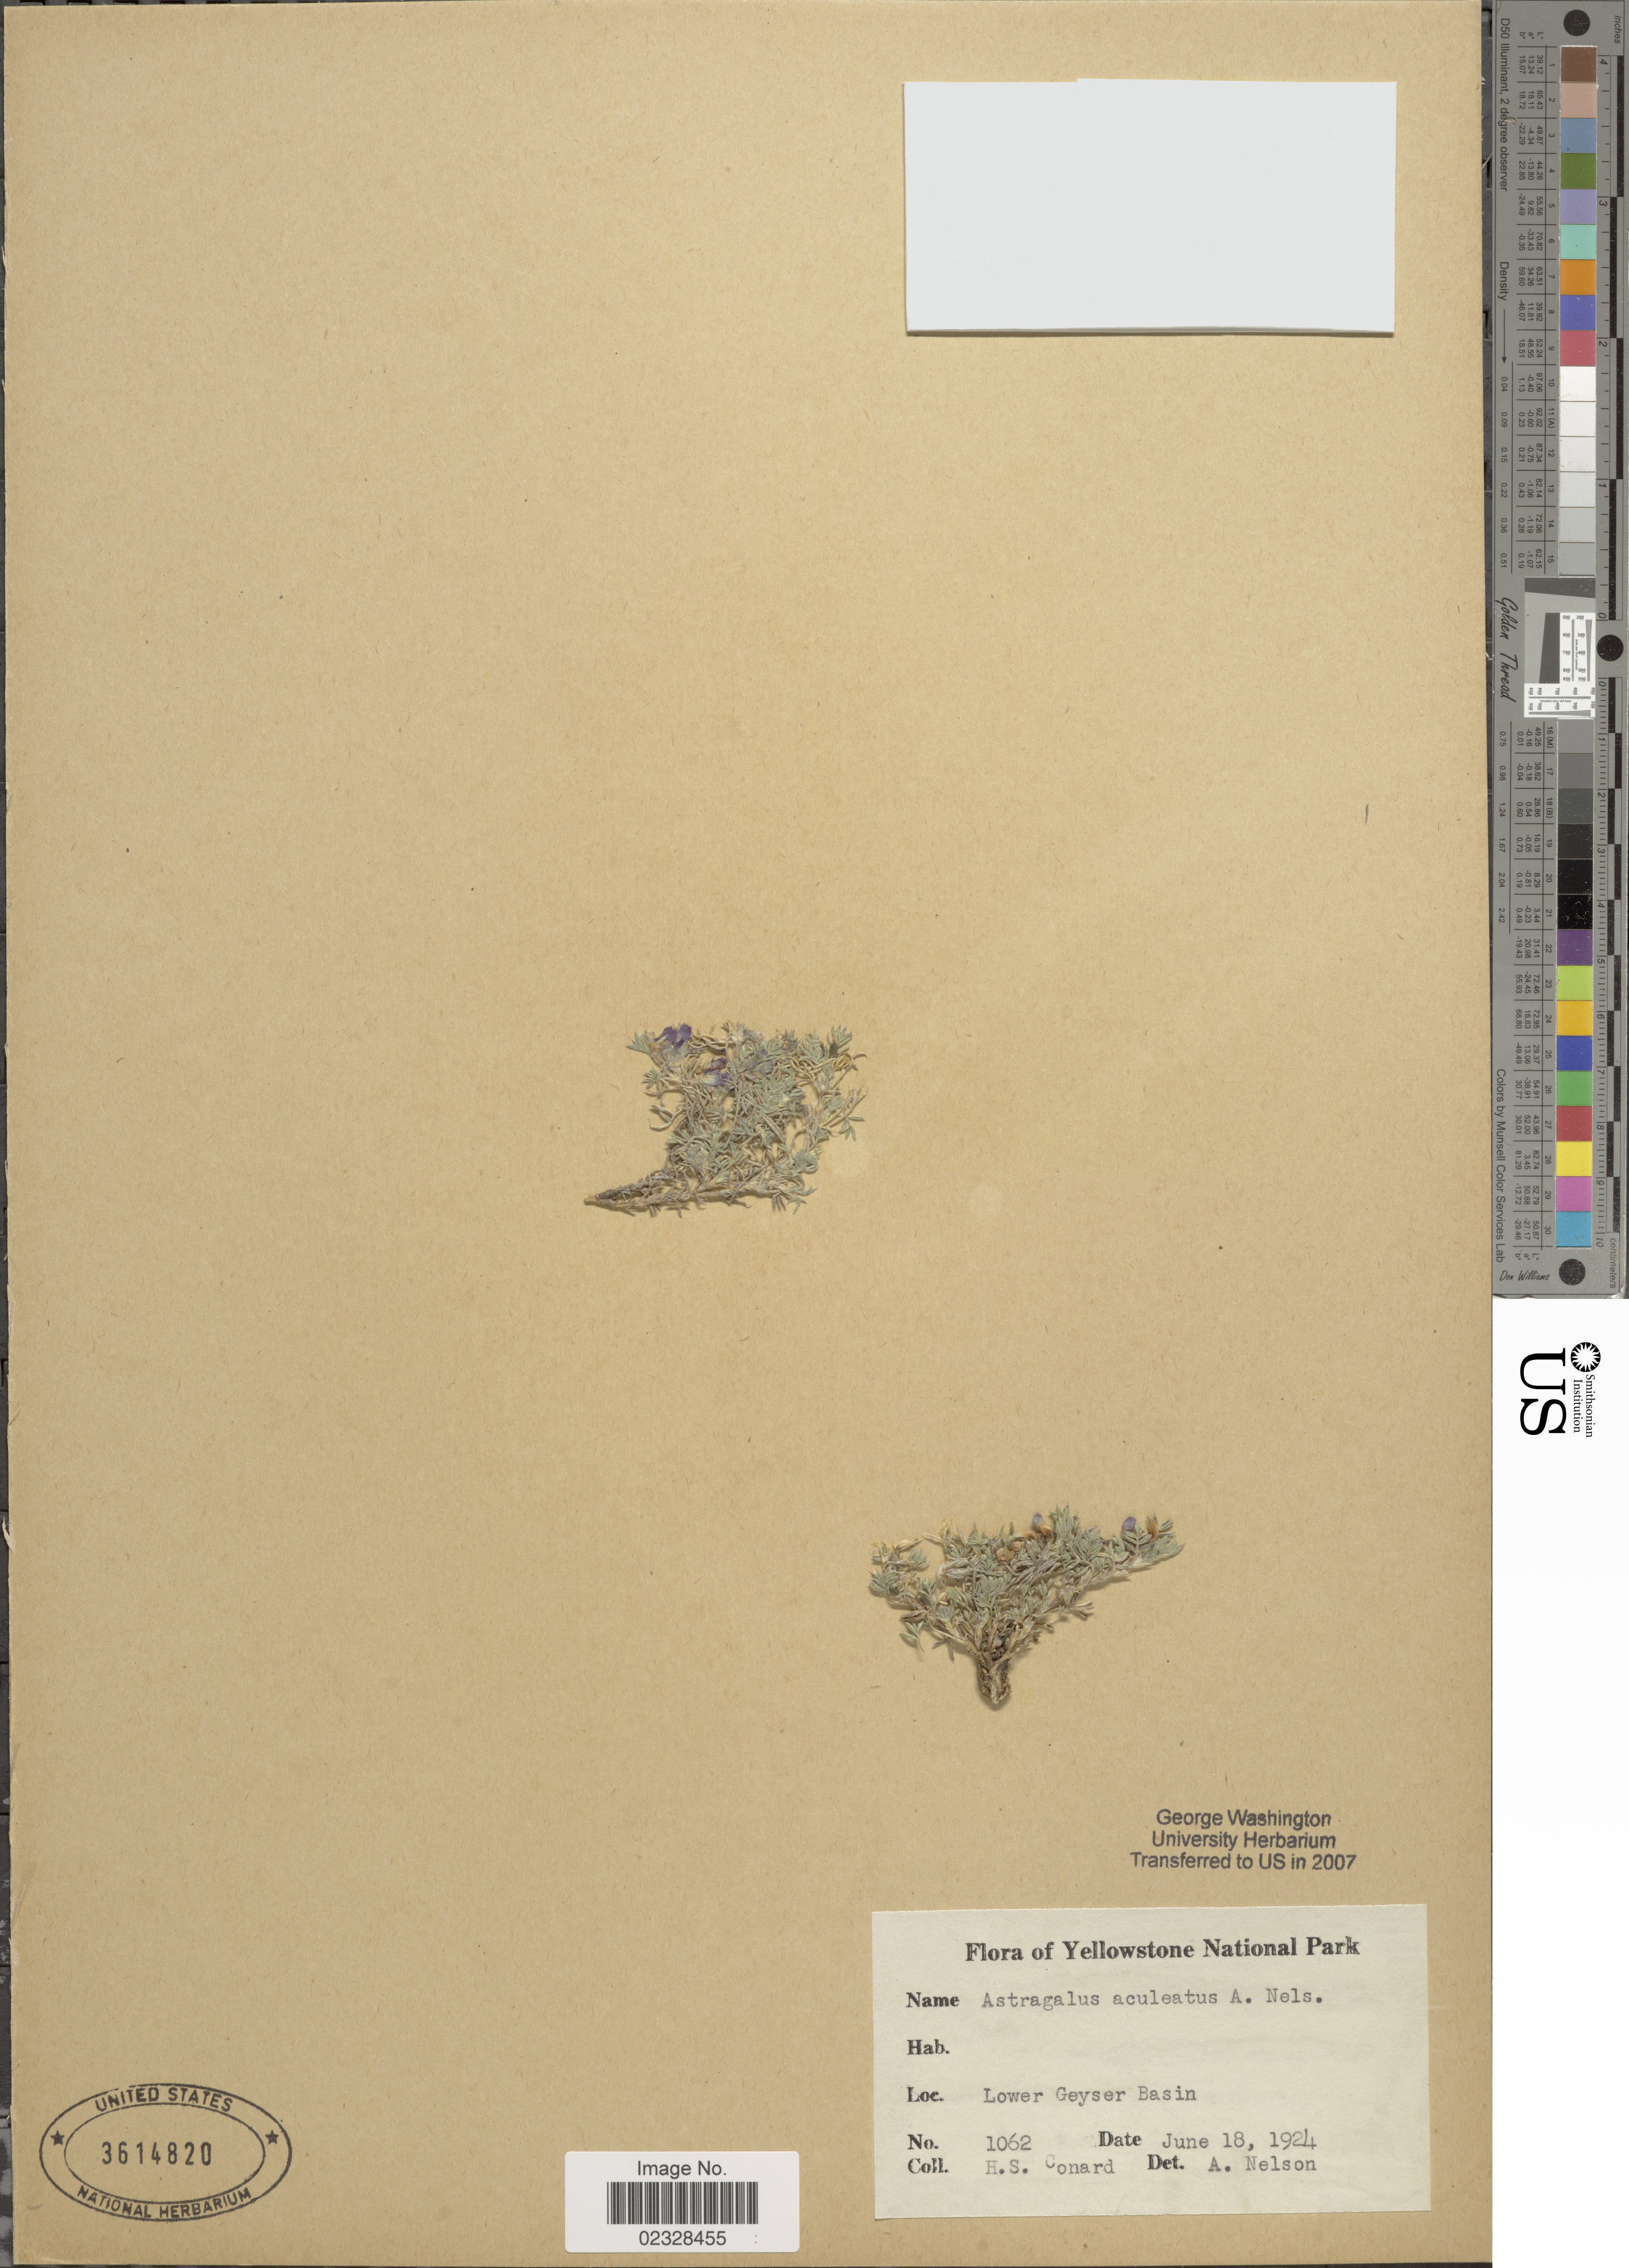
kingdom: Plantae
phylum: Tracheophyta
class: Magnoliopsida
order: Fabales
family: Fabaceae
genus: Astragalus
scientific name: Astragalus aculeatus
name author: A. Nelson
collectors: H. S. Conard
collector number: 1062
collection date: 1924-06-18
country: United States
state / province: Wyoming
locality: Yellowstone National Park. Lower Geyser Basin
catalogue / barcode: US 3614820